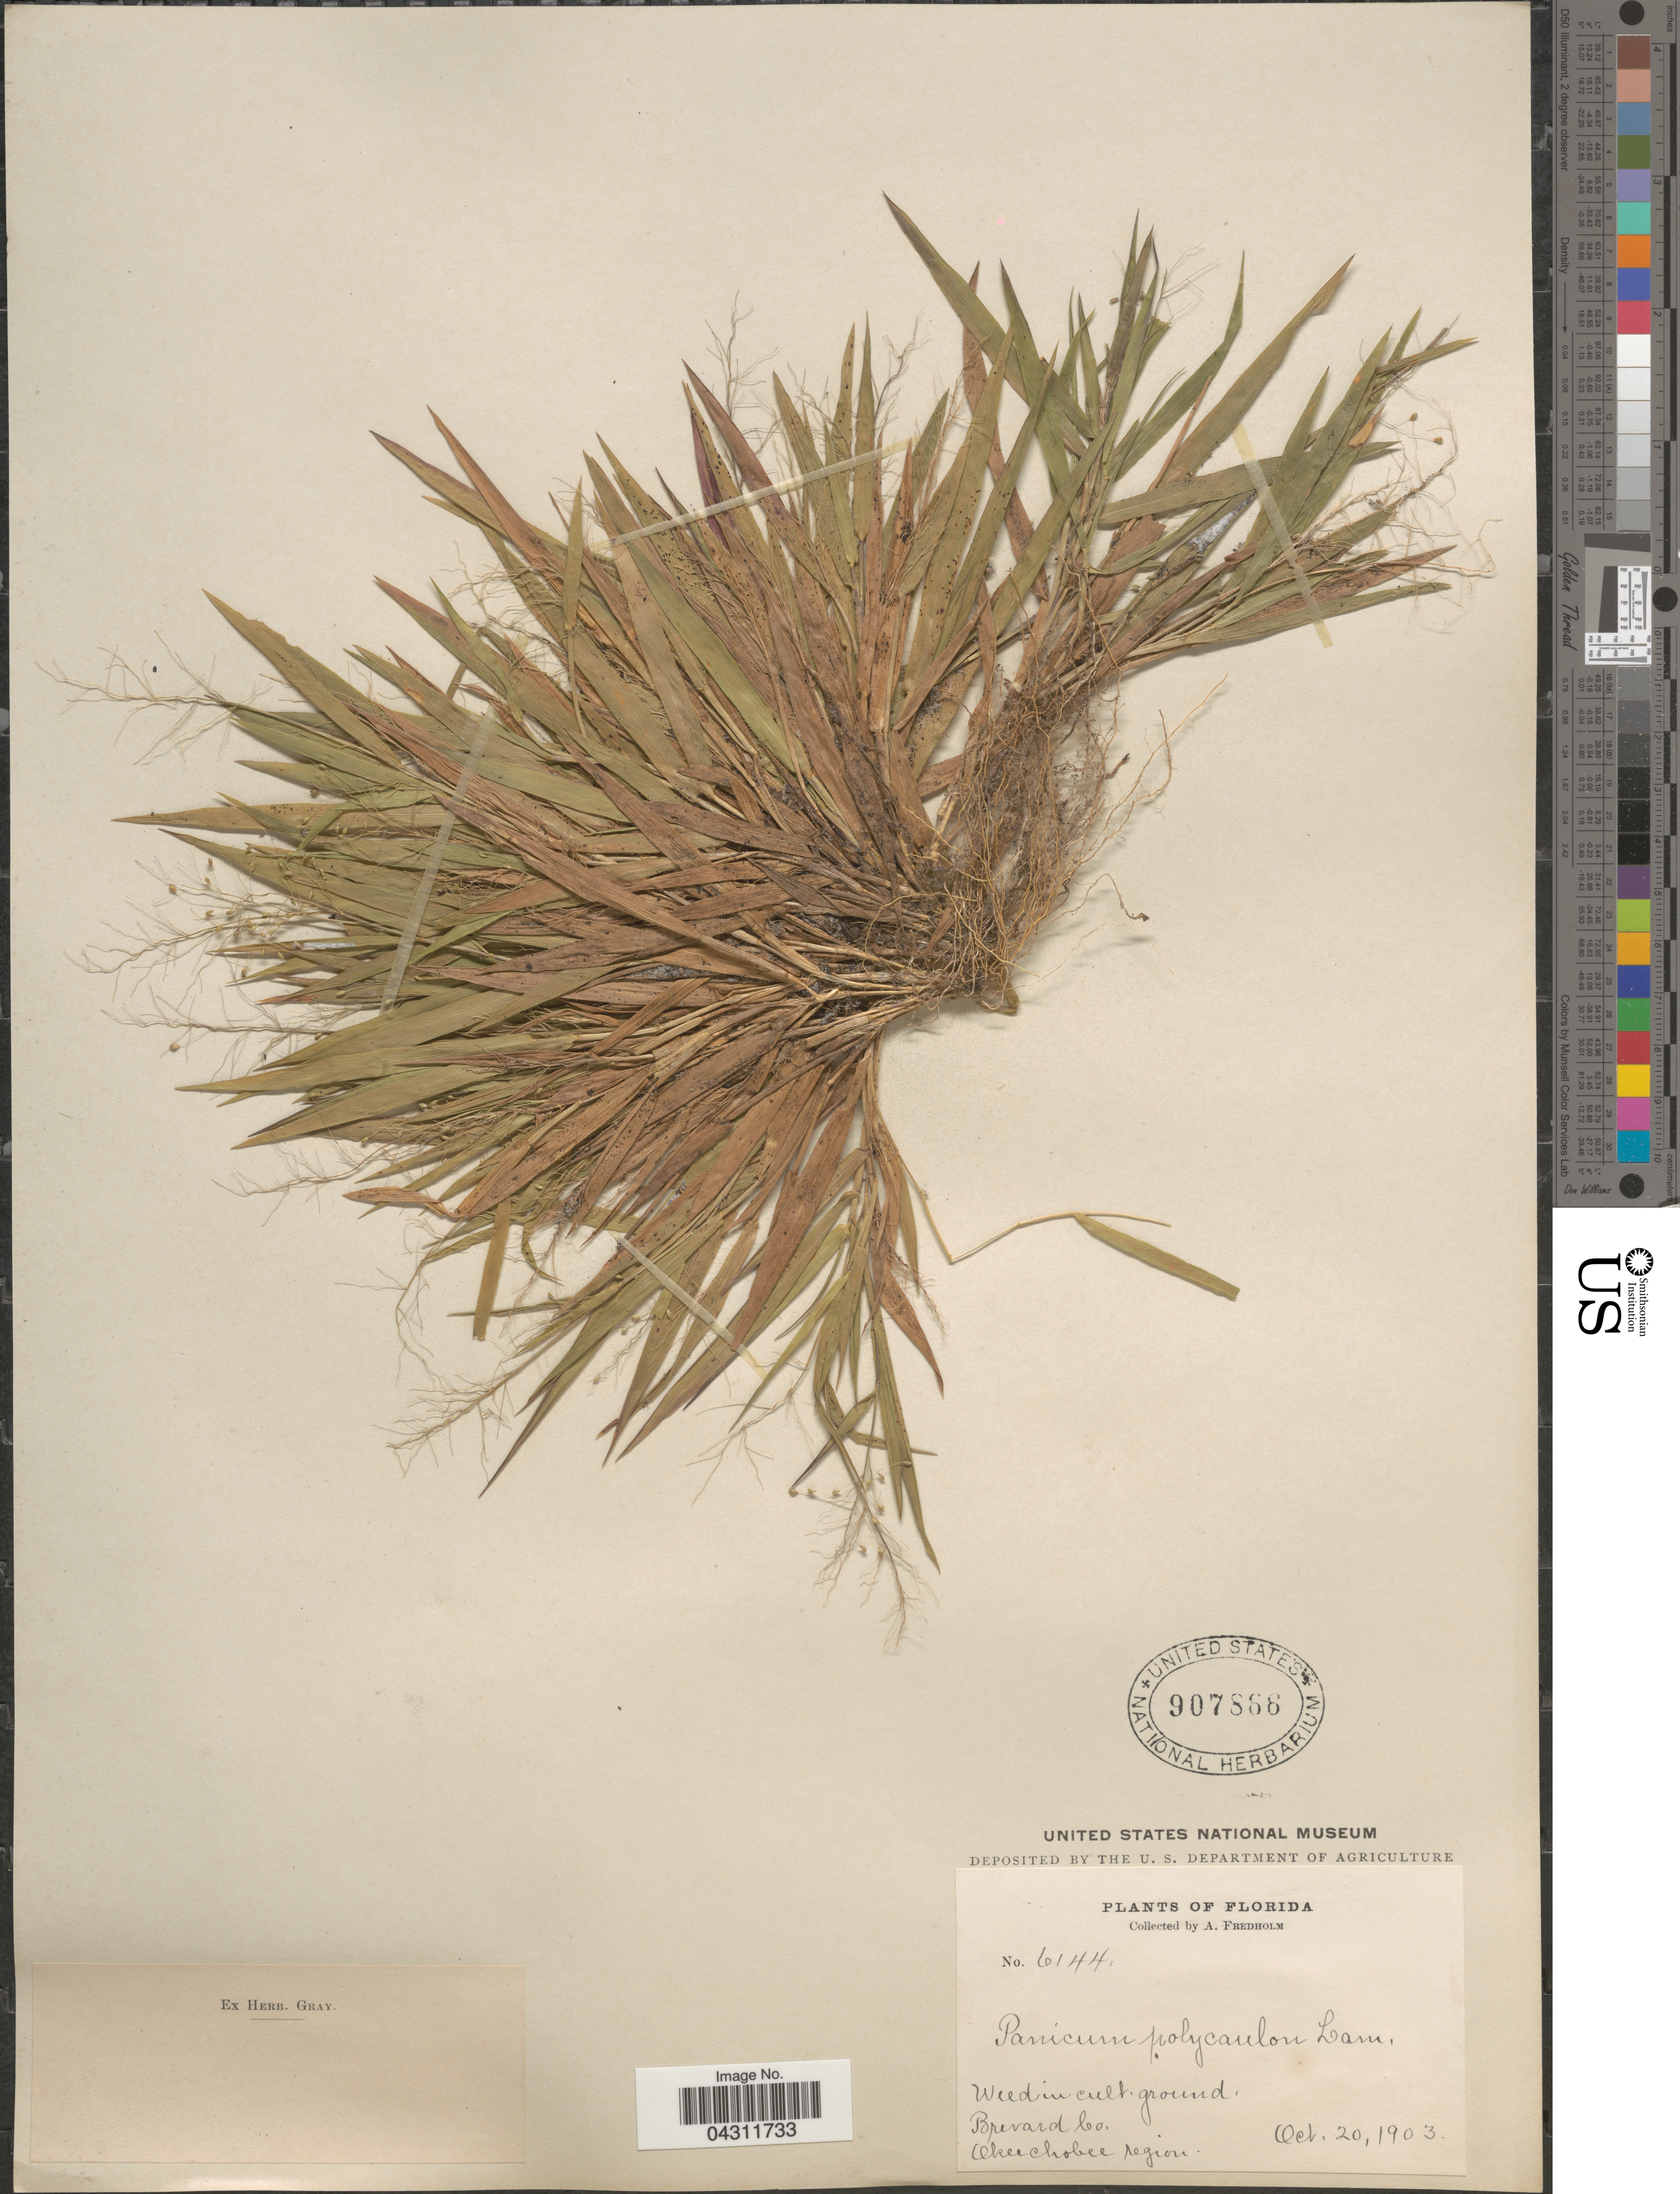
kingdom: Plantae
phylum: Tracheophyta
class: Liliopsida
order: Poales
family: Poaceae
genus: Dichanthelium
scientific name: Dichanthelium strigosum var. glabrescens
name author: (Griseb.) Freckmann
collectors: A. Fredholm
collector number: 6144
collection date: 1903-10-20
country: United States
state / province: Florida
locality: Brevard Co. Okeechobee region.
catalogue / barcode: US 907866